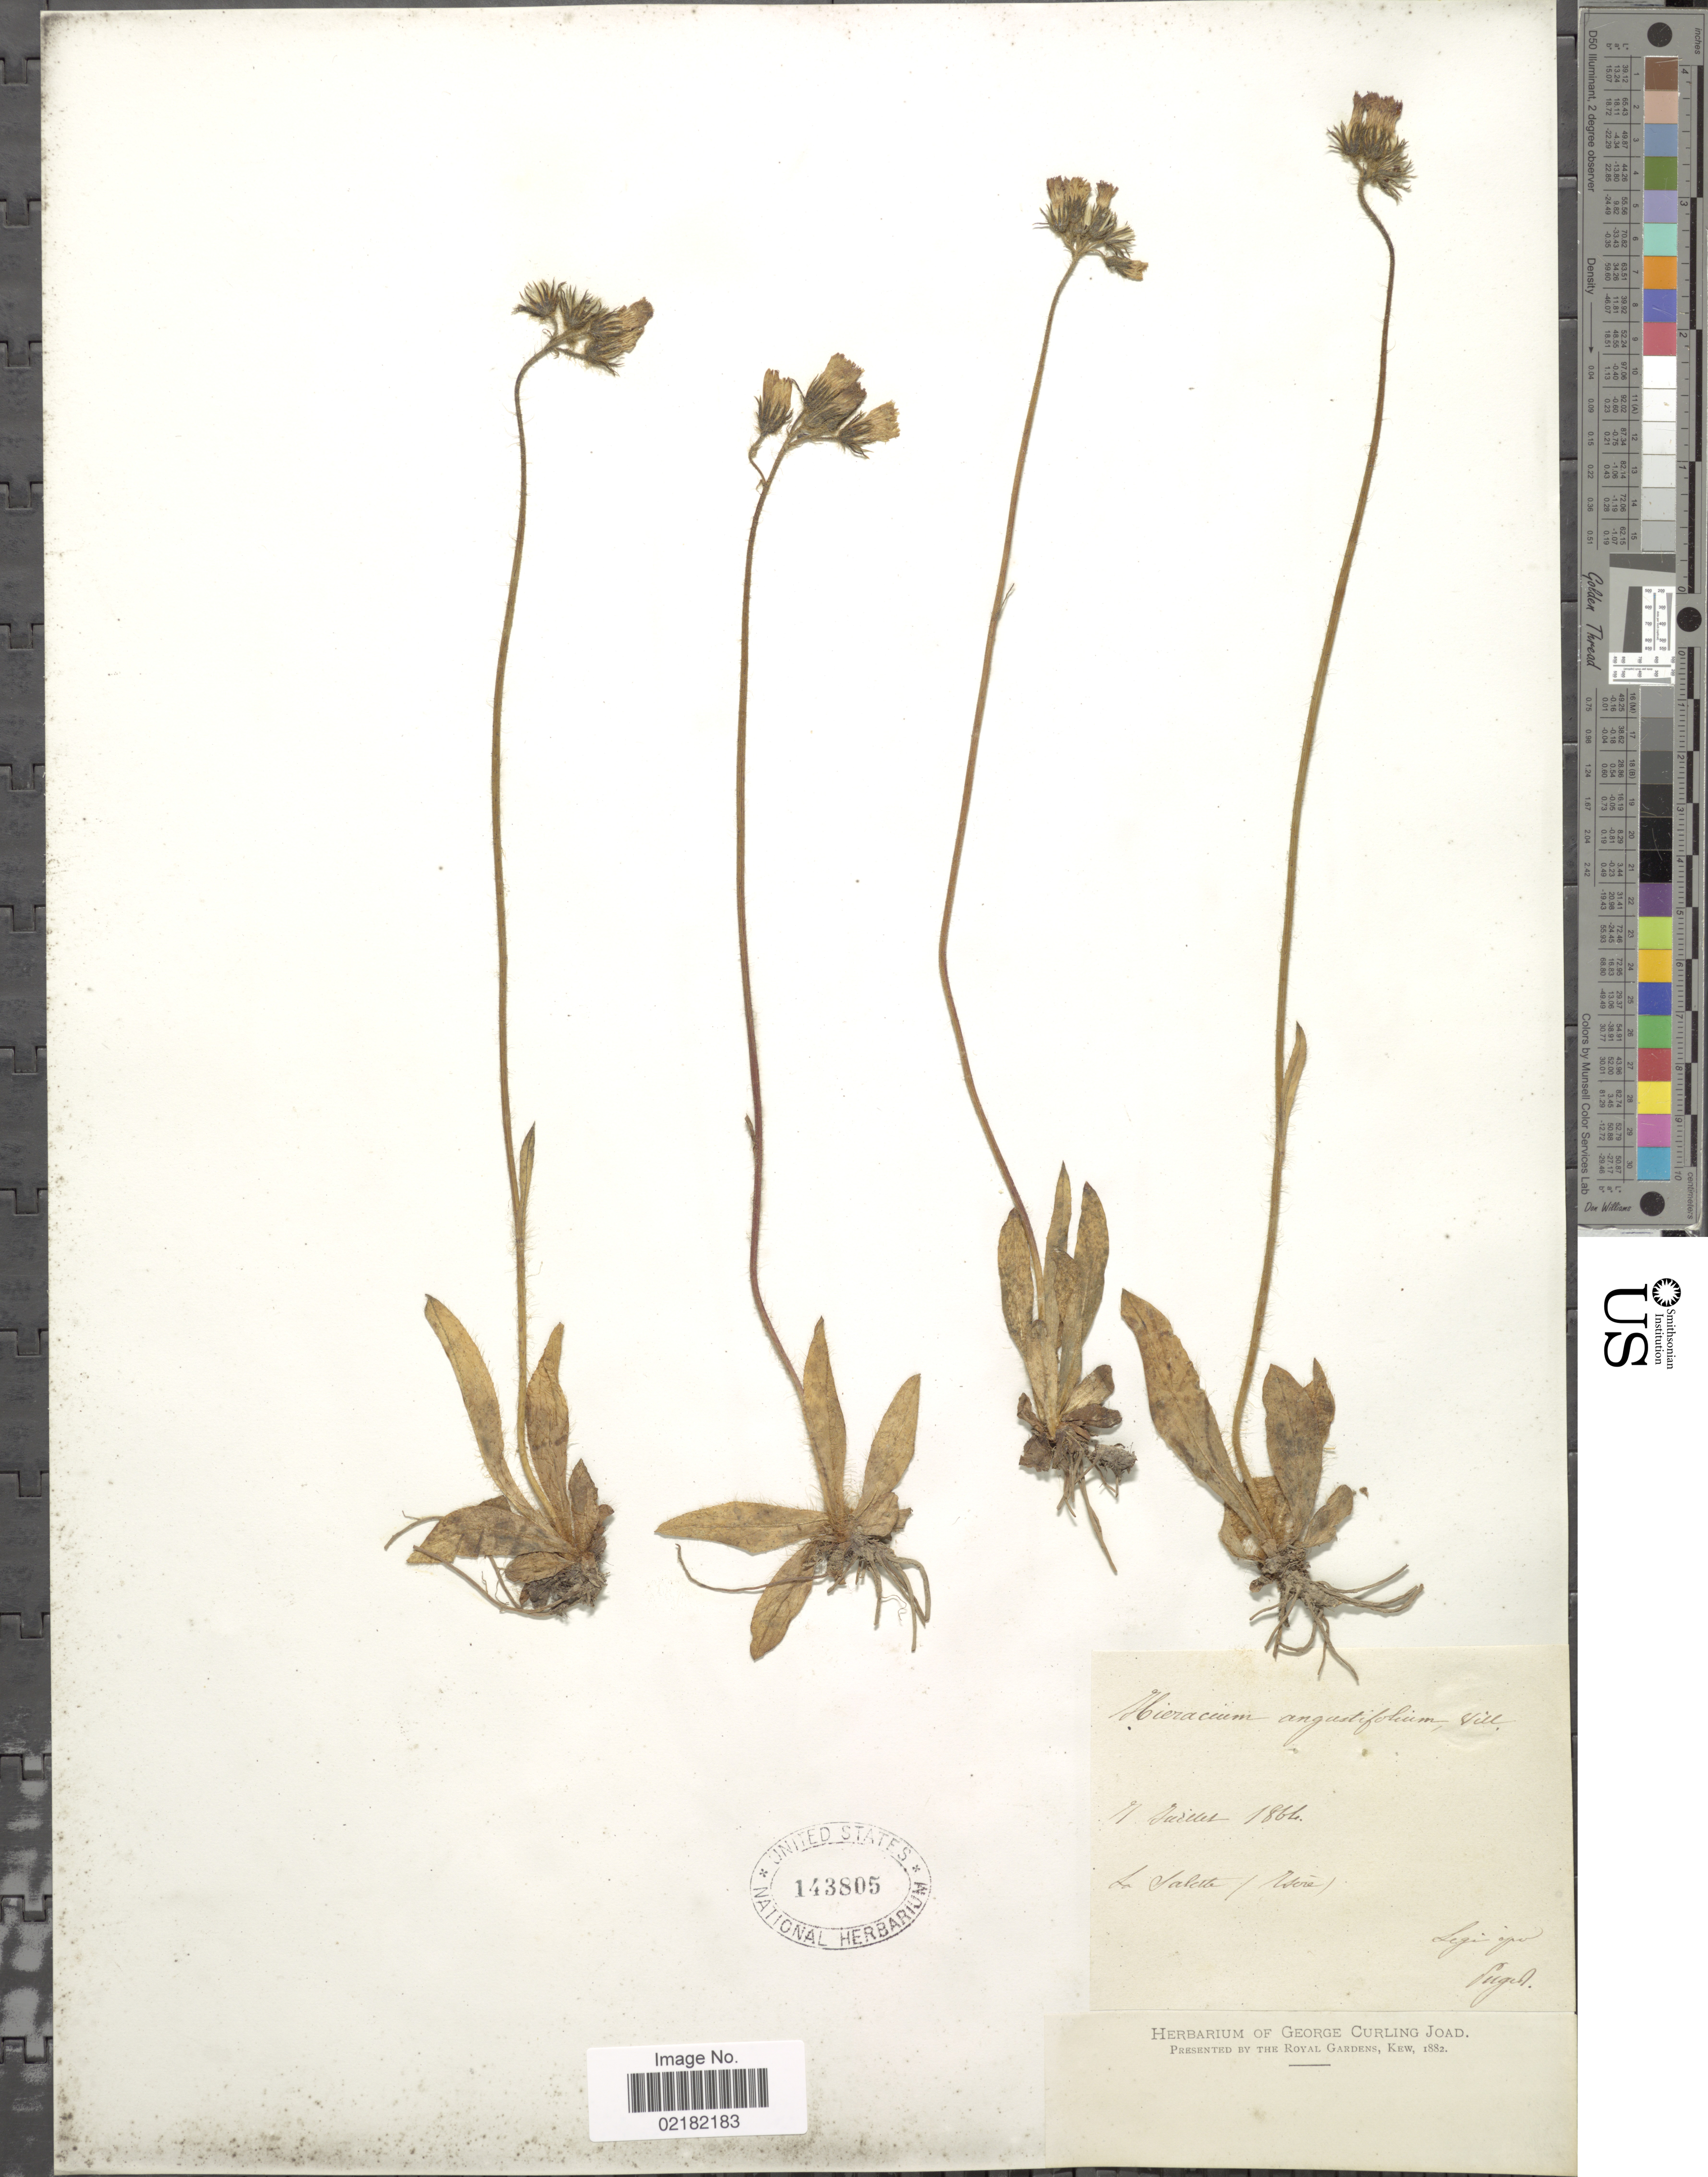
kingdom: Plantae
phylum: Tracheophyta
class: Magnoliopsida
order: Asterales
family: Asteraceae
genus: Pilosella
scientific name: Pilosella glacialis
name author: F.W. Schultz & Sch. Bip.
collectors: -. Puget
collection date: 1866-07-17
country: France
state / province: Auvergne-Rhône-Alpes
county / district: Isère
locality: La Salette, Isere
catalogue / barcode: US 143805